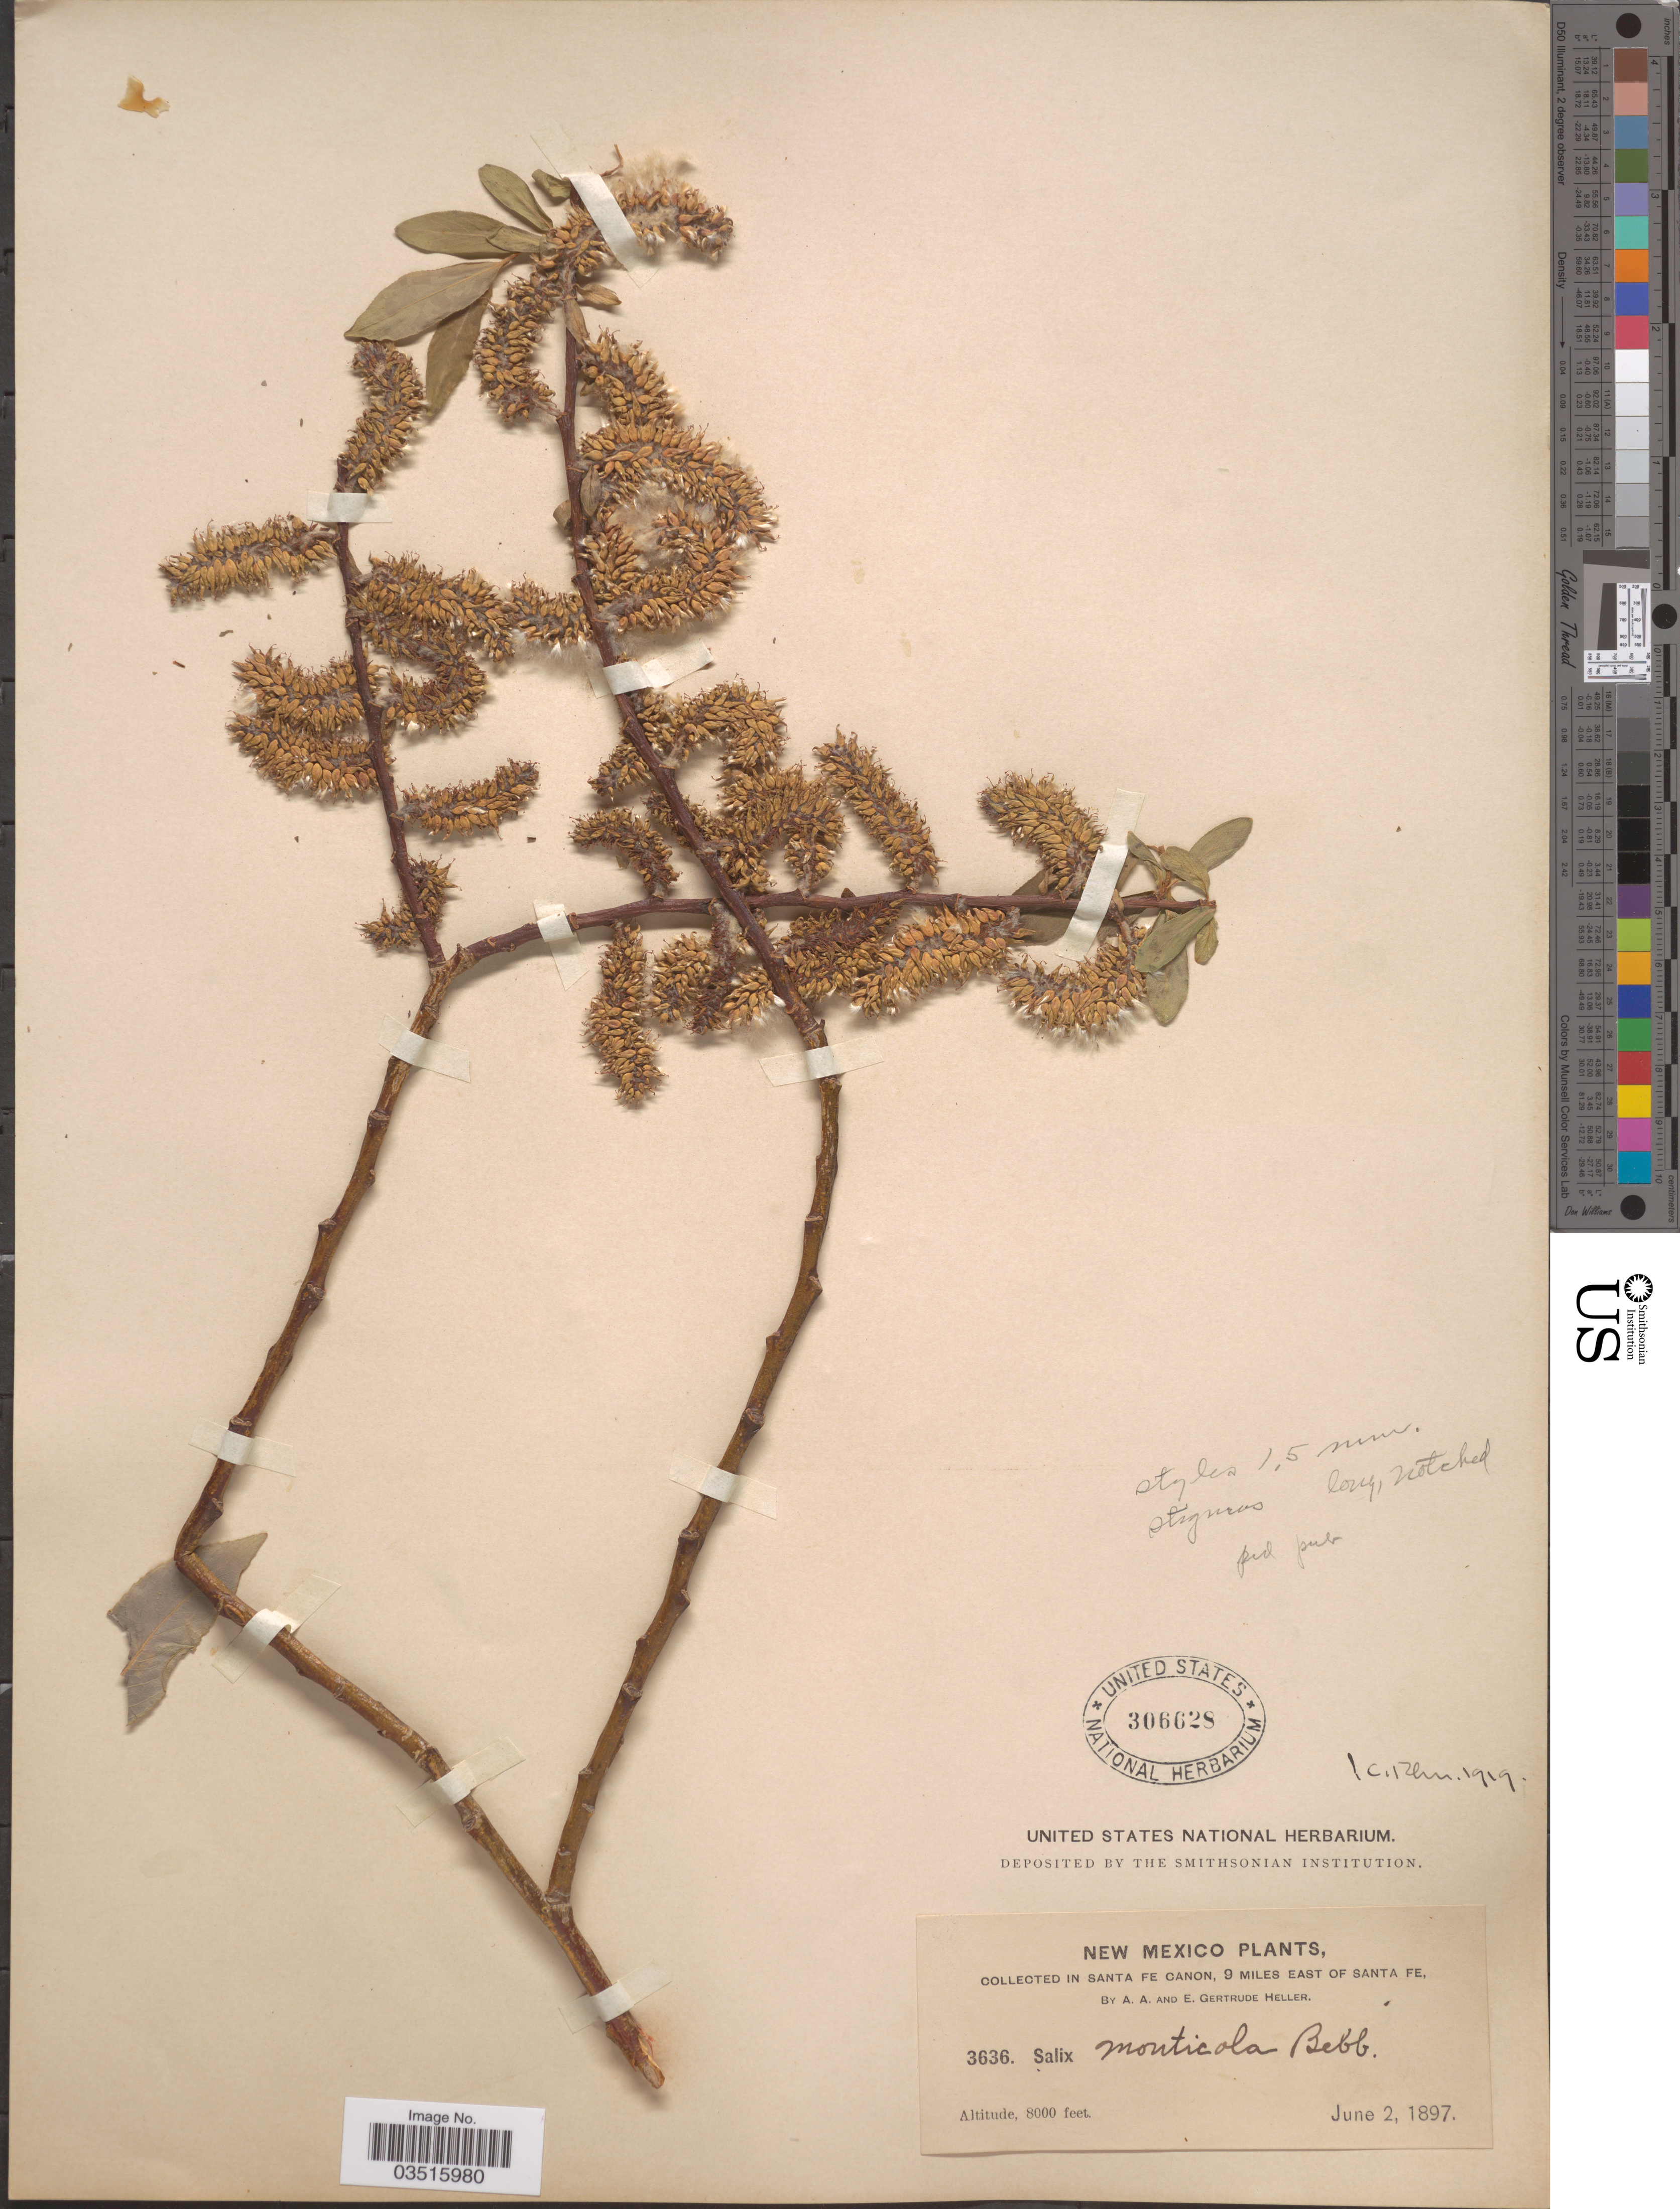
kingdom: Plantae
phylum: Tracheophyta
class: Magnoliopsida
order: Malpighiales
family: Salicaceae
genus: Salix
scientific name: Salix monticola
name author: Bebb.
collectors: A. A. Heller & E. G. Heller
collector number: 3636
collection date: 1897-06-02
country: United States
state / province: New Mexico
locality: In Santa Fe Canon, 9 miles east of Santa Fe.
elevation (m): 2438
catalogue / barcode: US 306628